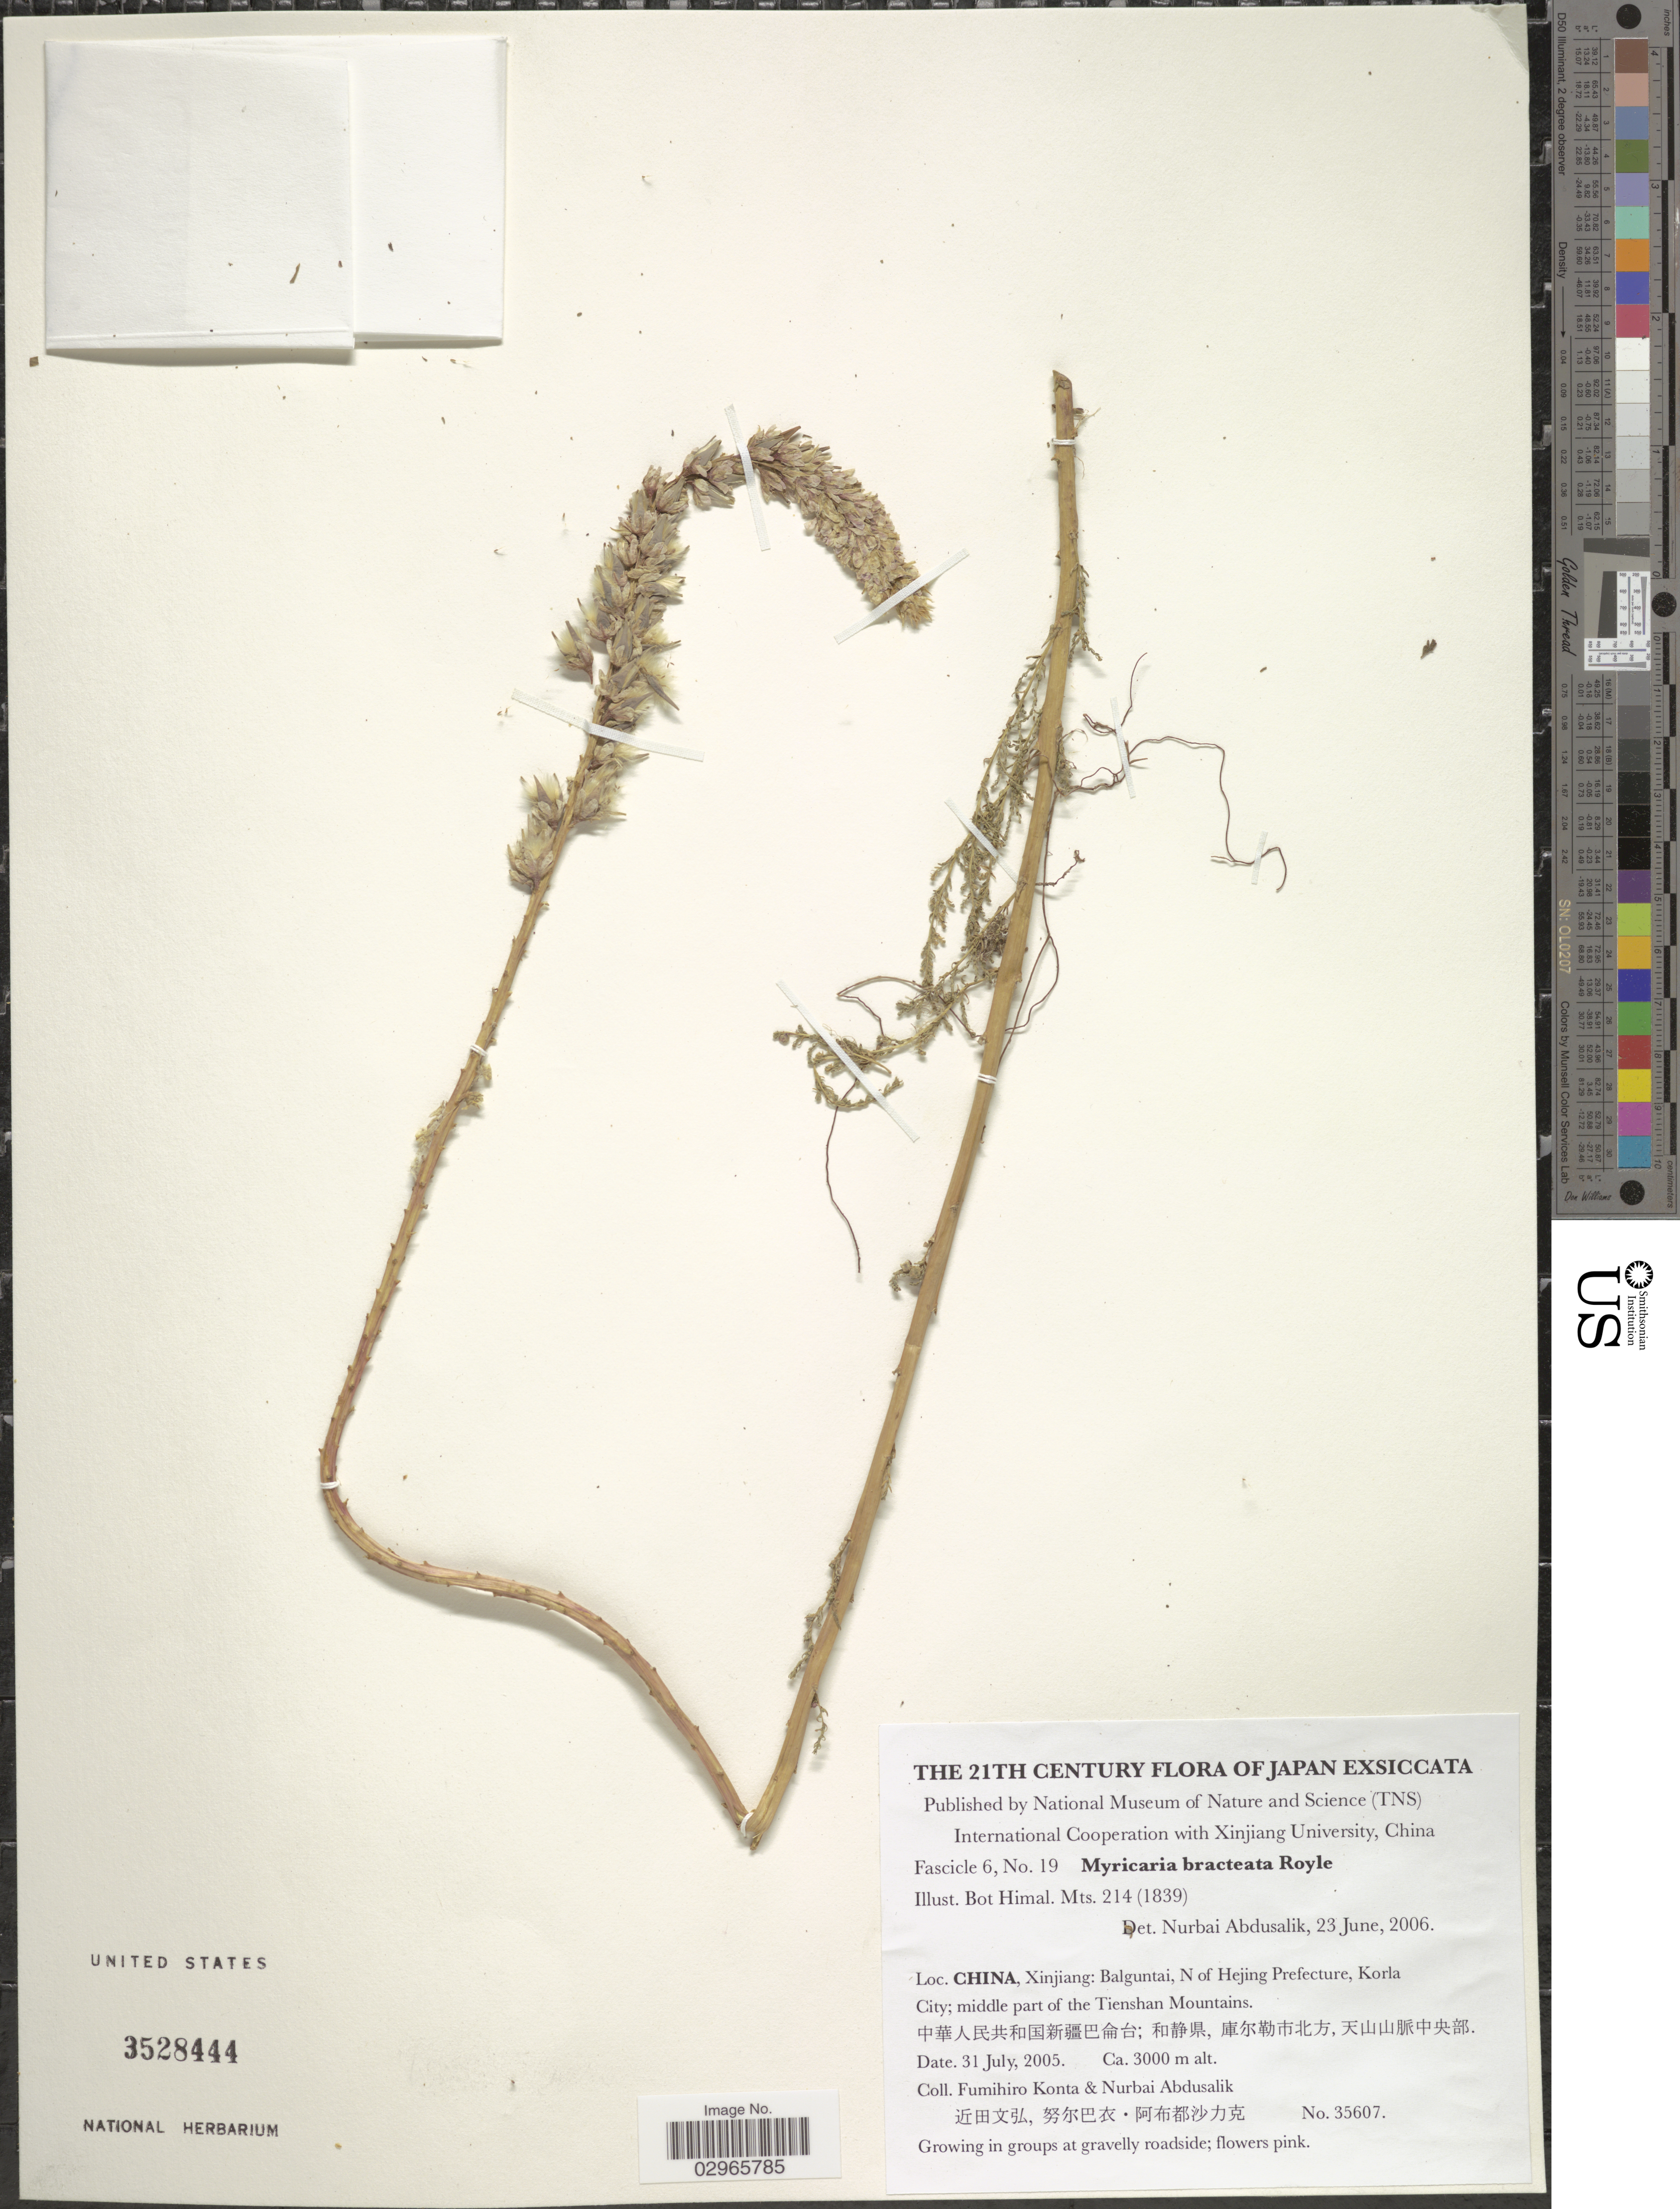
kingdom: Plantae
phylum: Tracheophyta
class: Magnoliopsida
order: Caryophyllales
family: Tamaricaceae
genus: Myricaria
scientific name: Myricaria bracteata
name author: Royle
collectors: F. Konta & N. Abdusalik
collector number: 35607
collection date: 2005-07-31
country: China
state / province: Xinjiang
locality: Balguntai, N of Hejing Prefecture, Korla City; middle part of the Tienshan Mountains.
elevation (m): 3000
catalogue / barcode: US 3528444